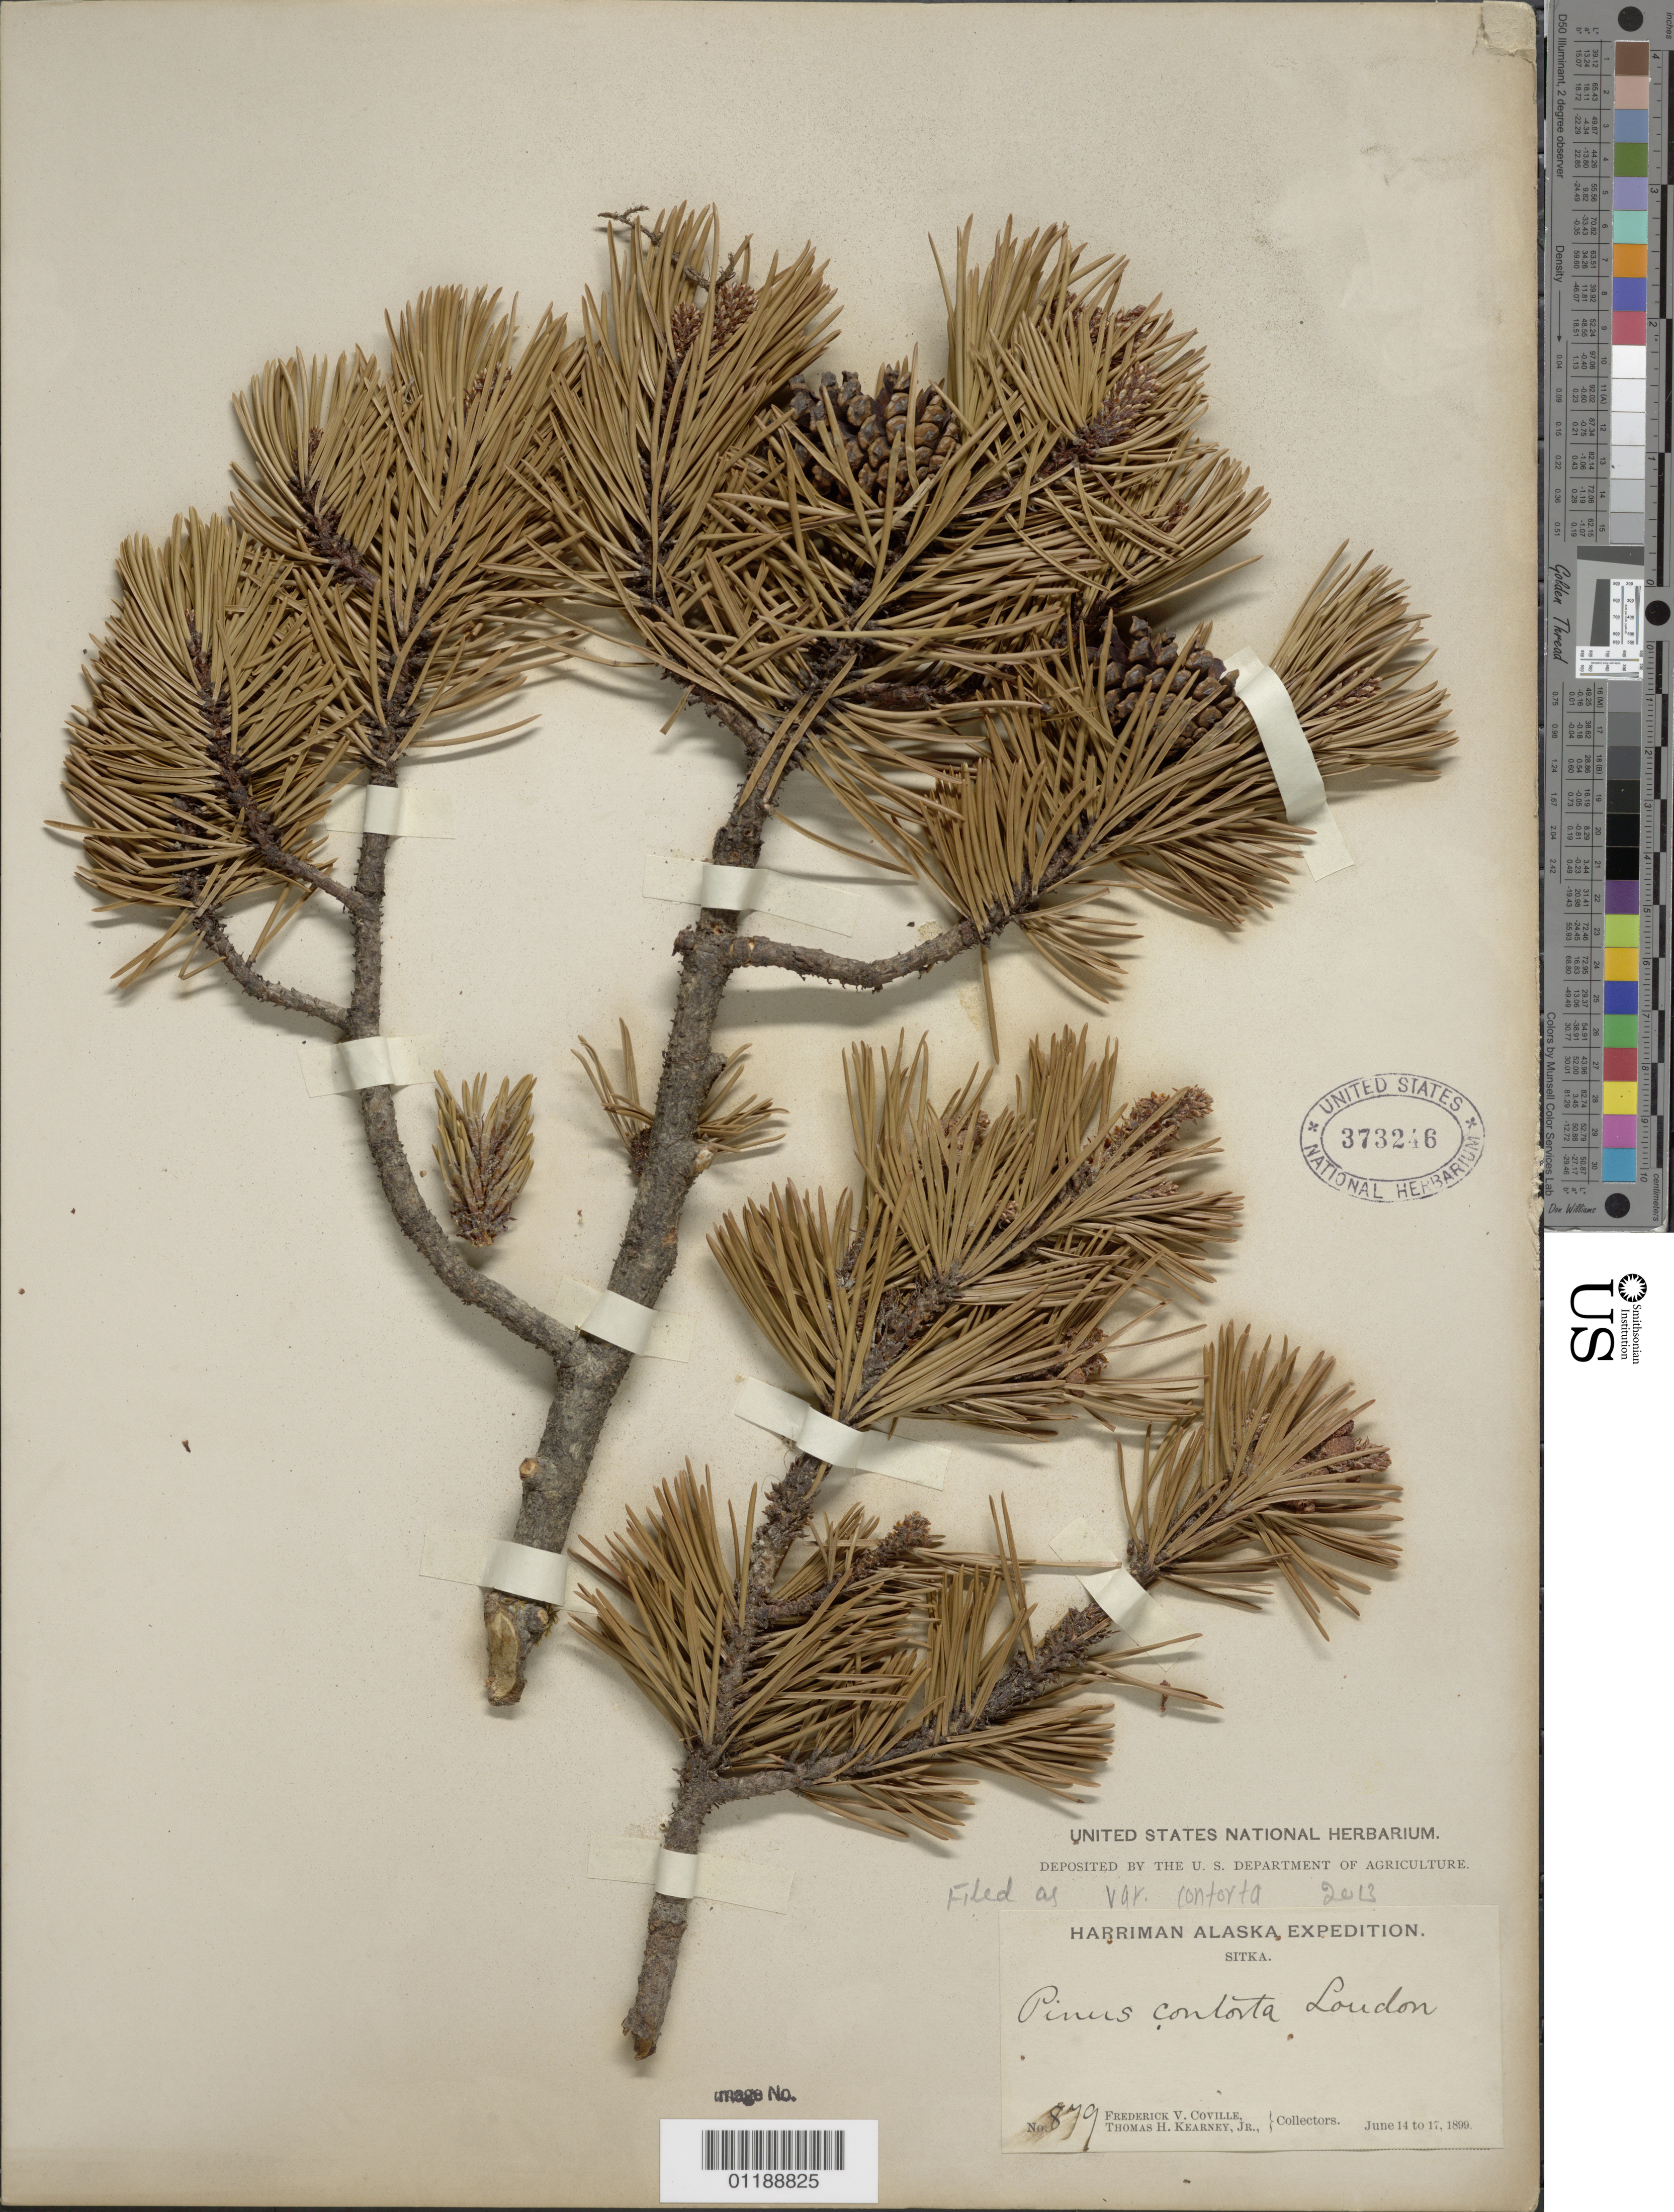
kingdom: Plantae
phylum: Tracheophyta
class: Pinopsida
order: Pinales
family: Pinaceae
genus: Pinus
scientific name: Pinus contorta var. contorta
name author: Douglas ex Loudon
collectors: F. V. Coville & T. H. Kearney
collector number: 879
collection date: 1899-06-14/1899-06-17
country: United States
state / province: Alaska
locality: Sitka.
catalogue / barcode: US 373246